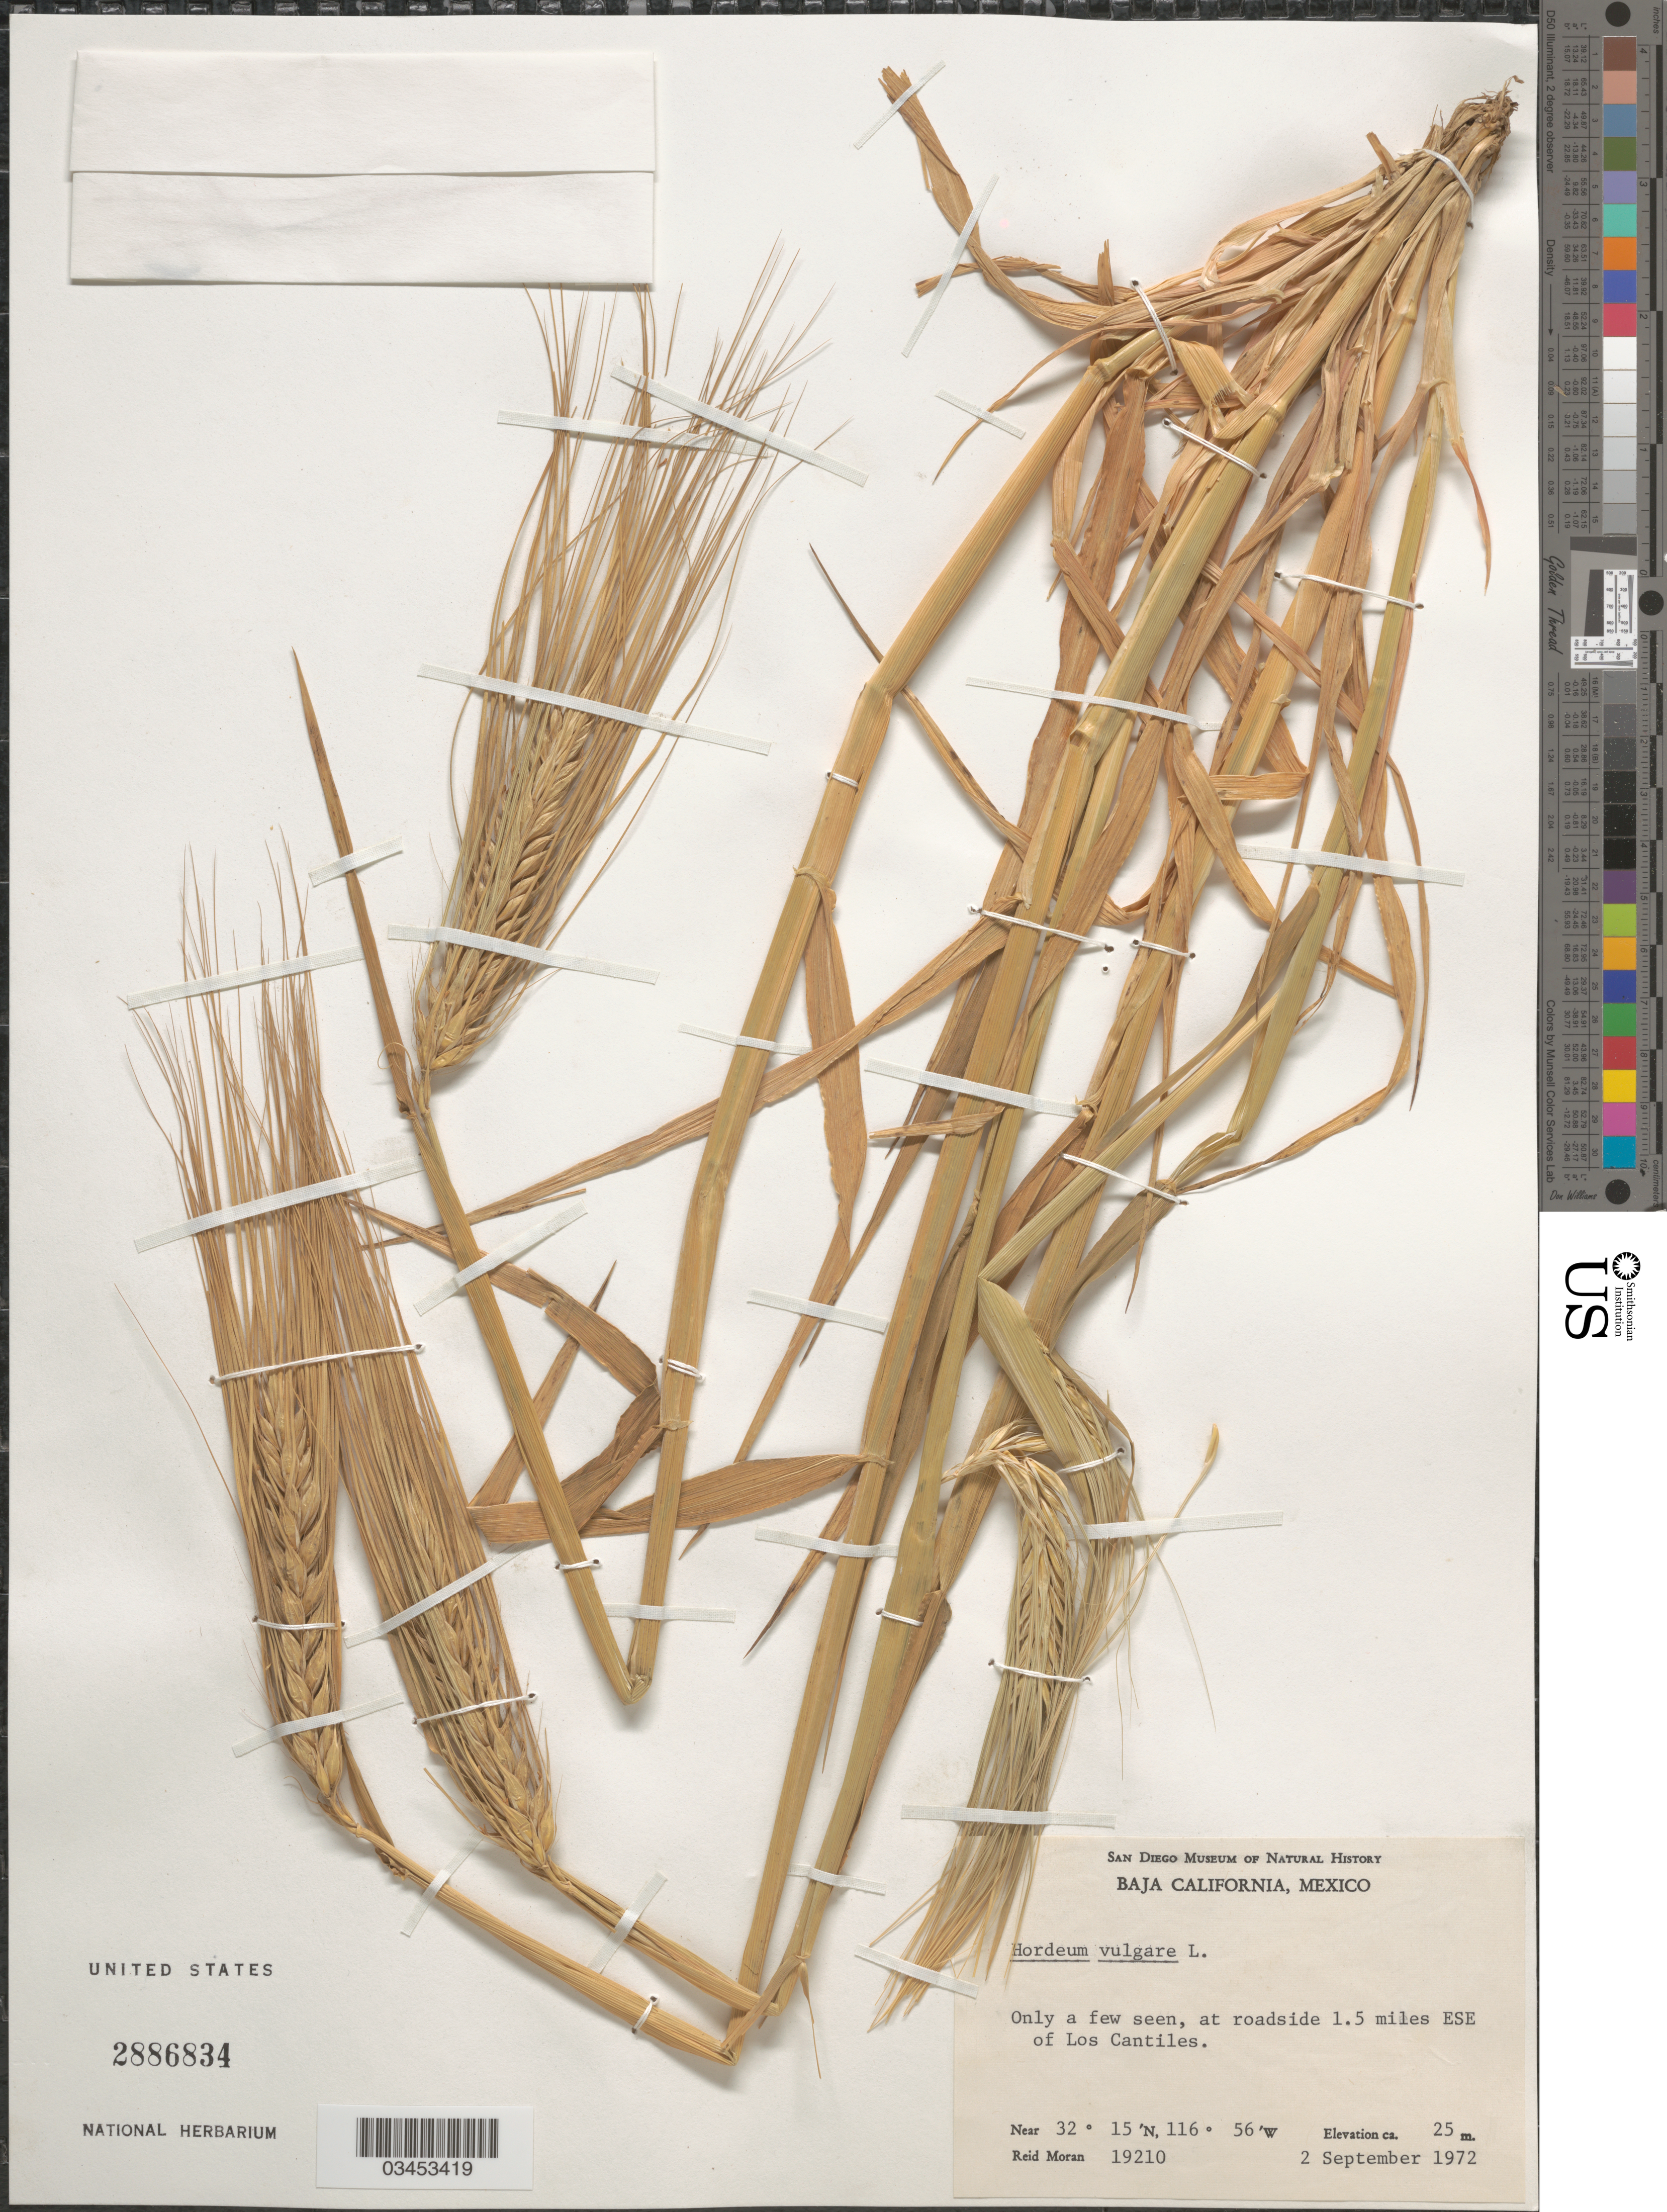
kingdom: Plantae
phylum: Tracheophyta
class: Liliopsida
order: Poales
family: Poaceae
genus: Hordeum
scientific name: Hordeum sp.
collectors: R. Moran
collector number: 19210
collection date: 1972-09-02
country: Mexico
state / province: Baja California Norte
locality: At roadside 1.5 miles ESE of Los Cantiles.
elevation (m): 25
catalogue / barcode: US 2886834